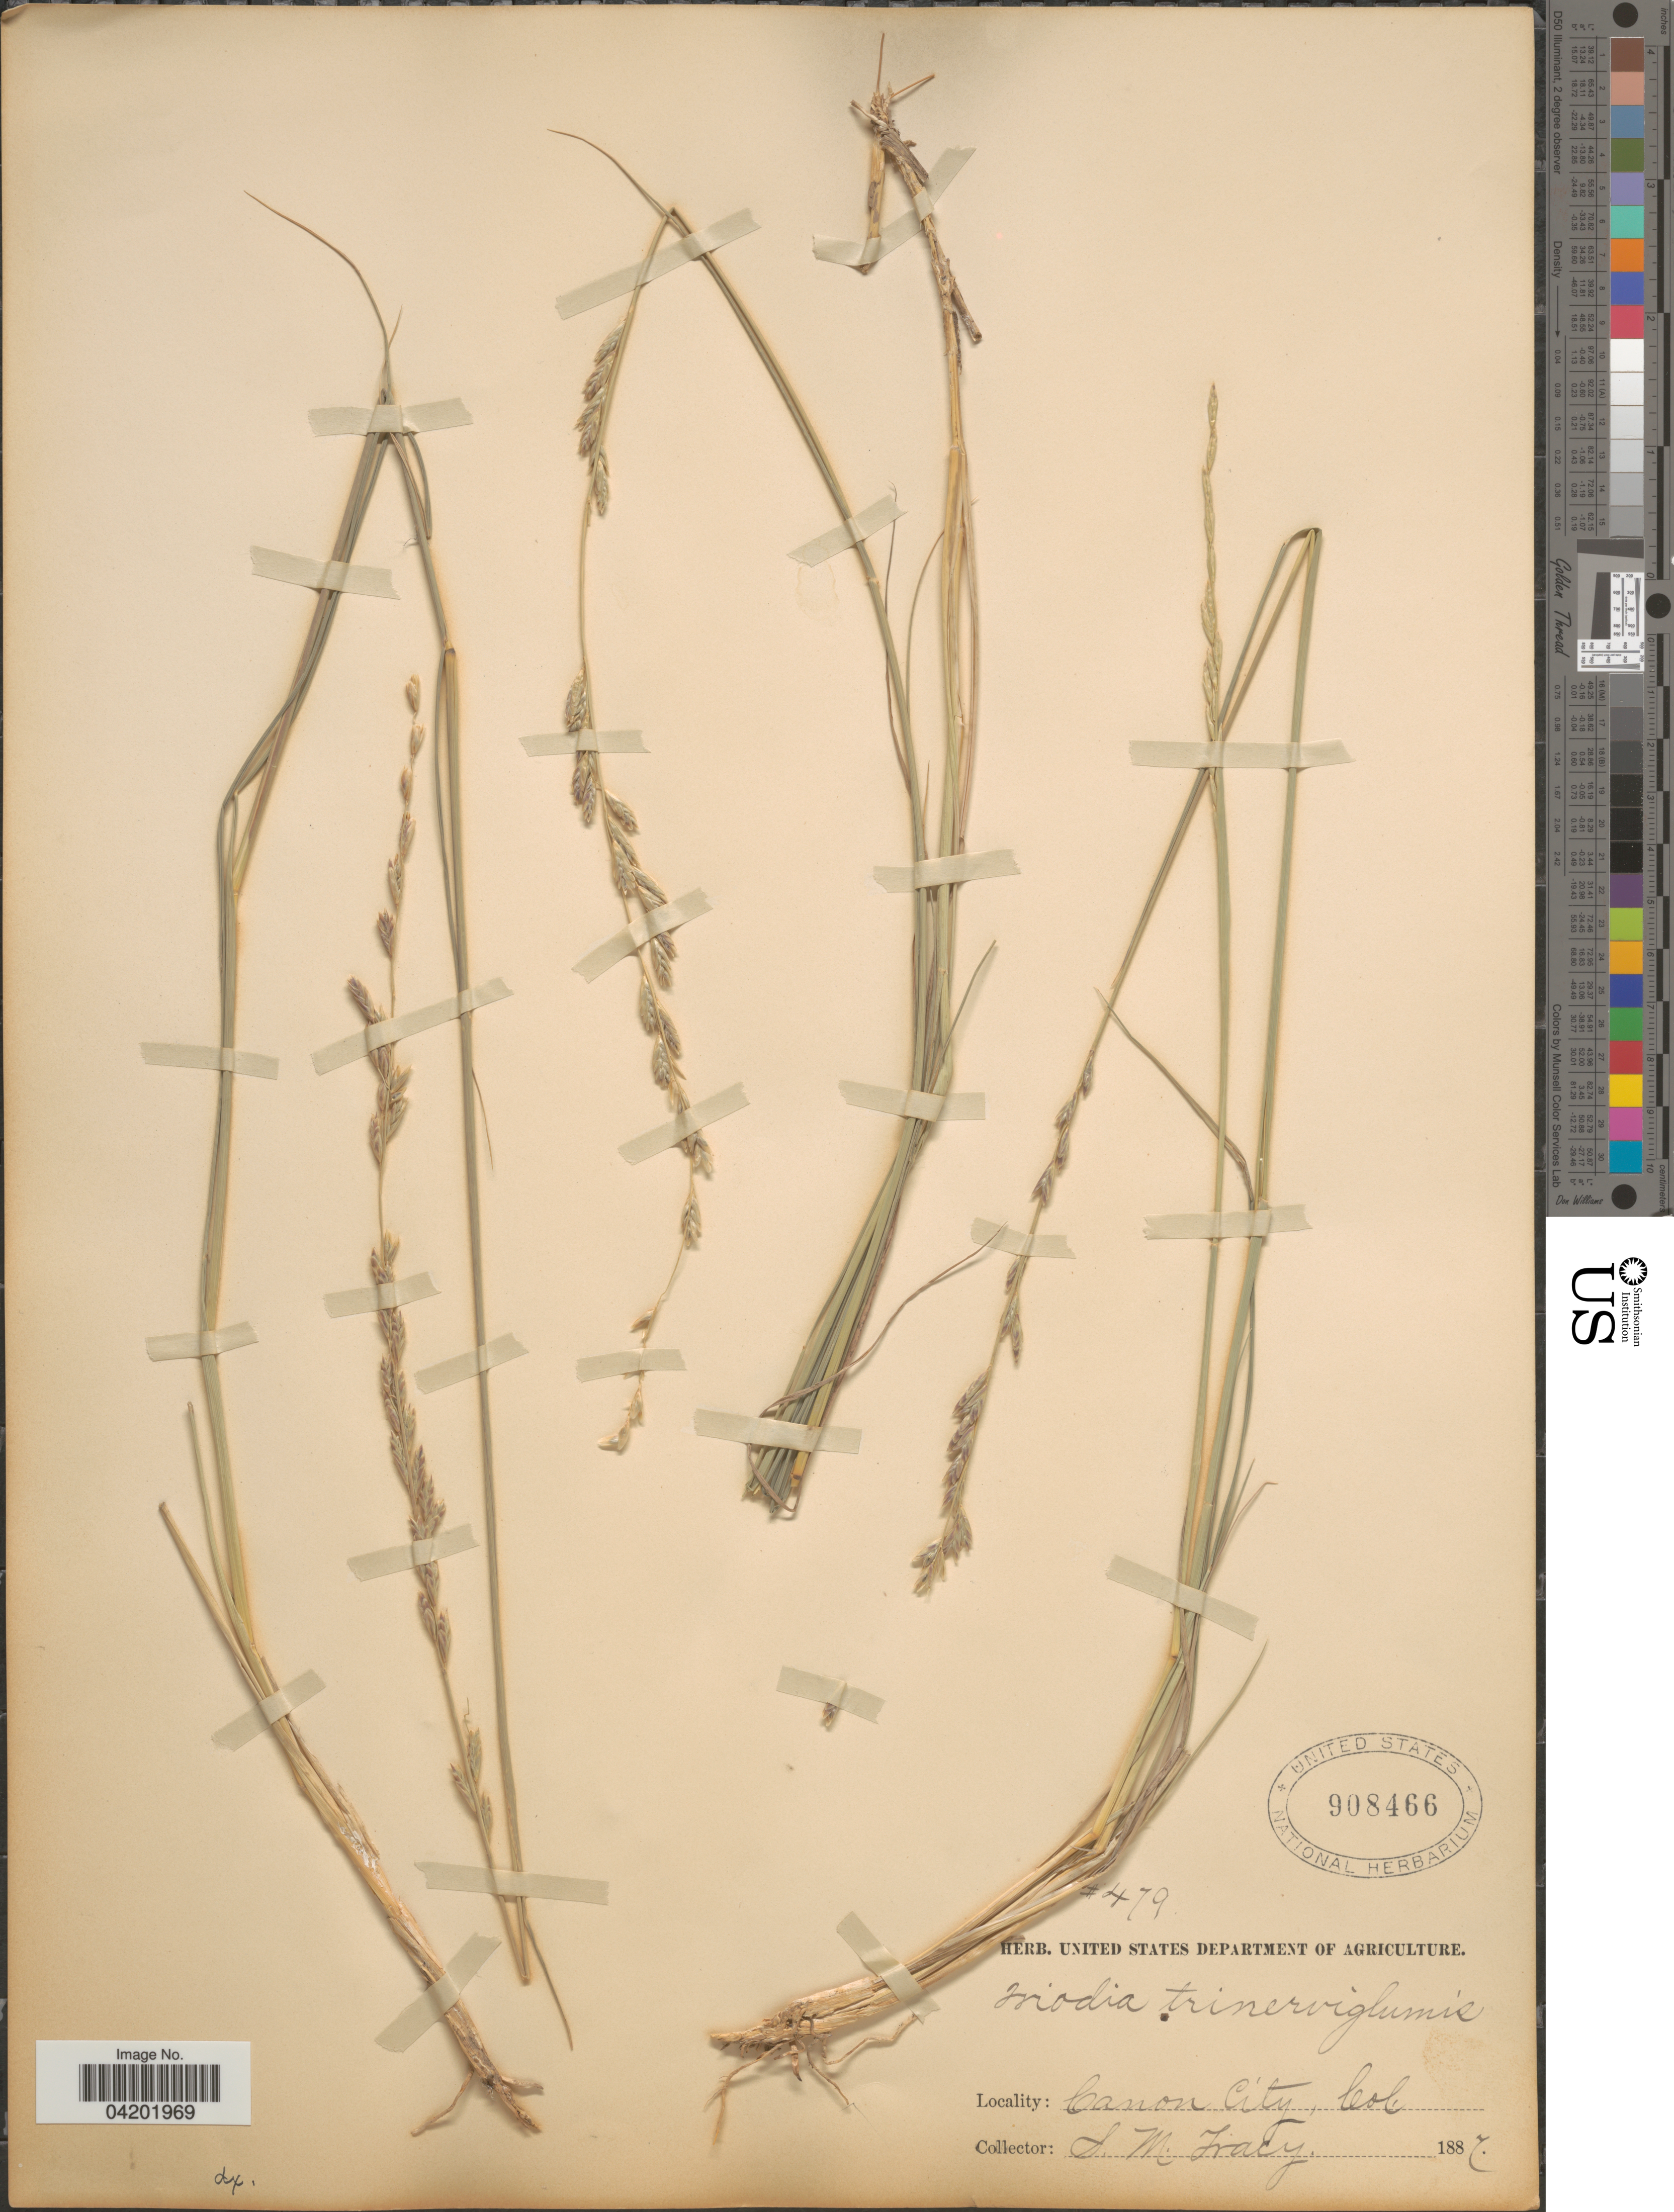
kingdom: Plantae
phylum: Tracheophyta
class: Liliopsida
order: Poales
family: Poaceae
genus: Tridentopsis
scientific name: Tridentopsis mutica var. elongata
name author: P.M. Peterson & Romasch.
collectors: S. M. Tracy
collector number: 479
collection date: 1887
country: United States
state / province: Colorado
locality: Canon City.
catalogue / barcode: US 908466